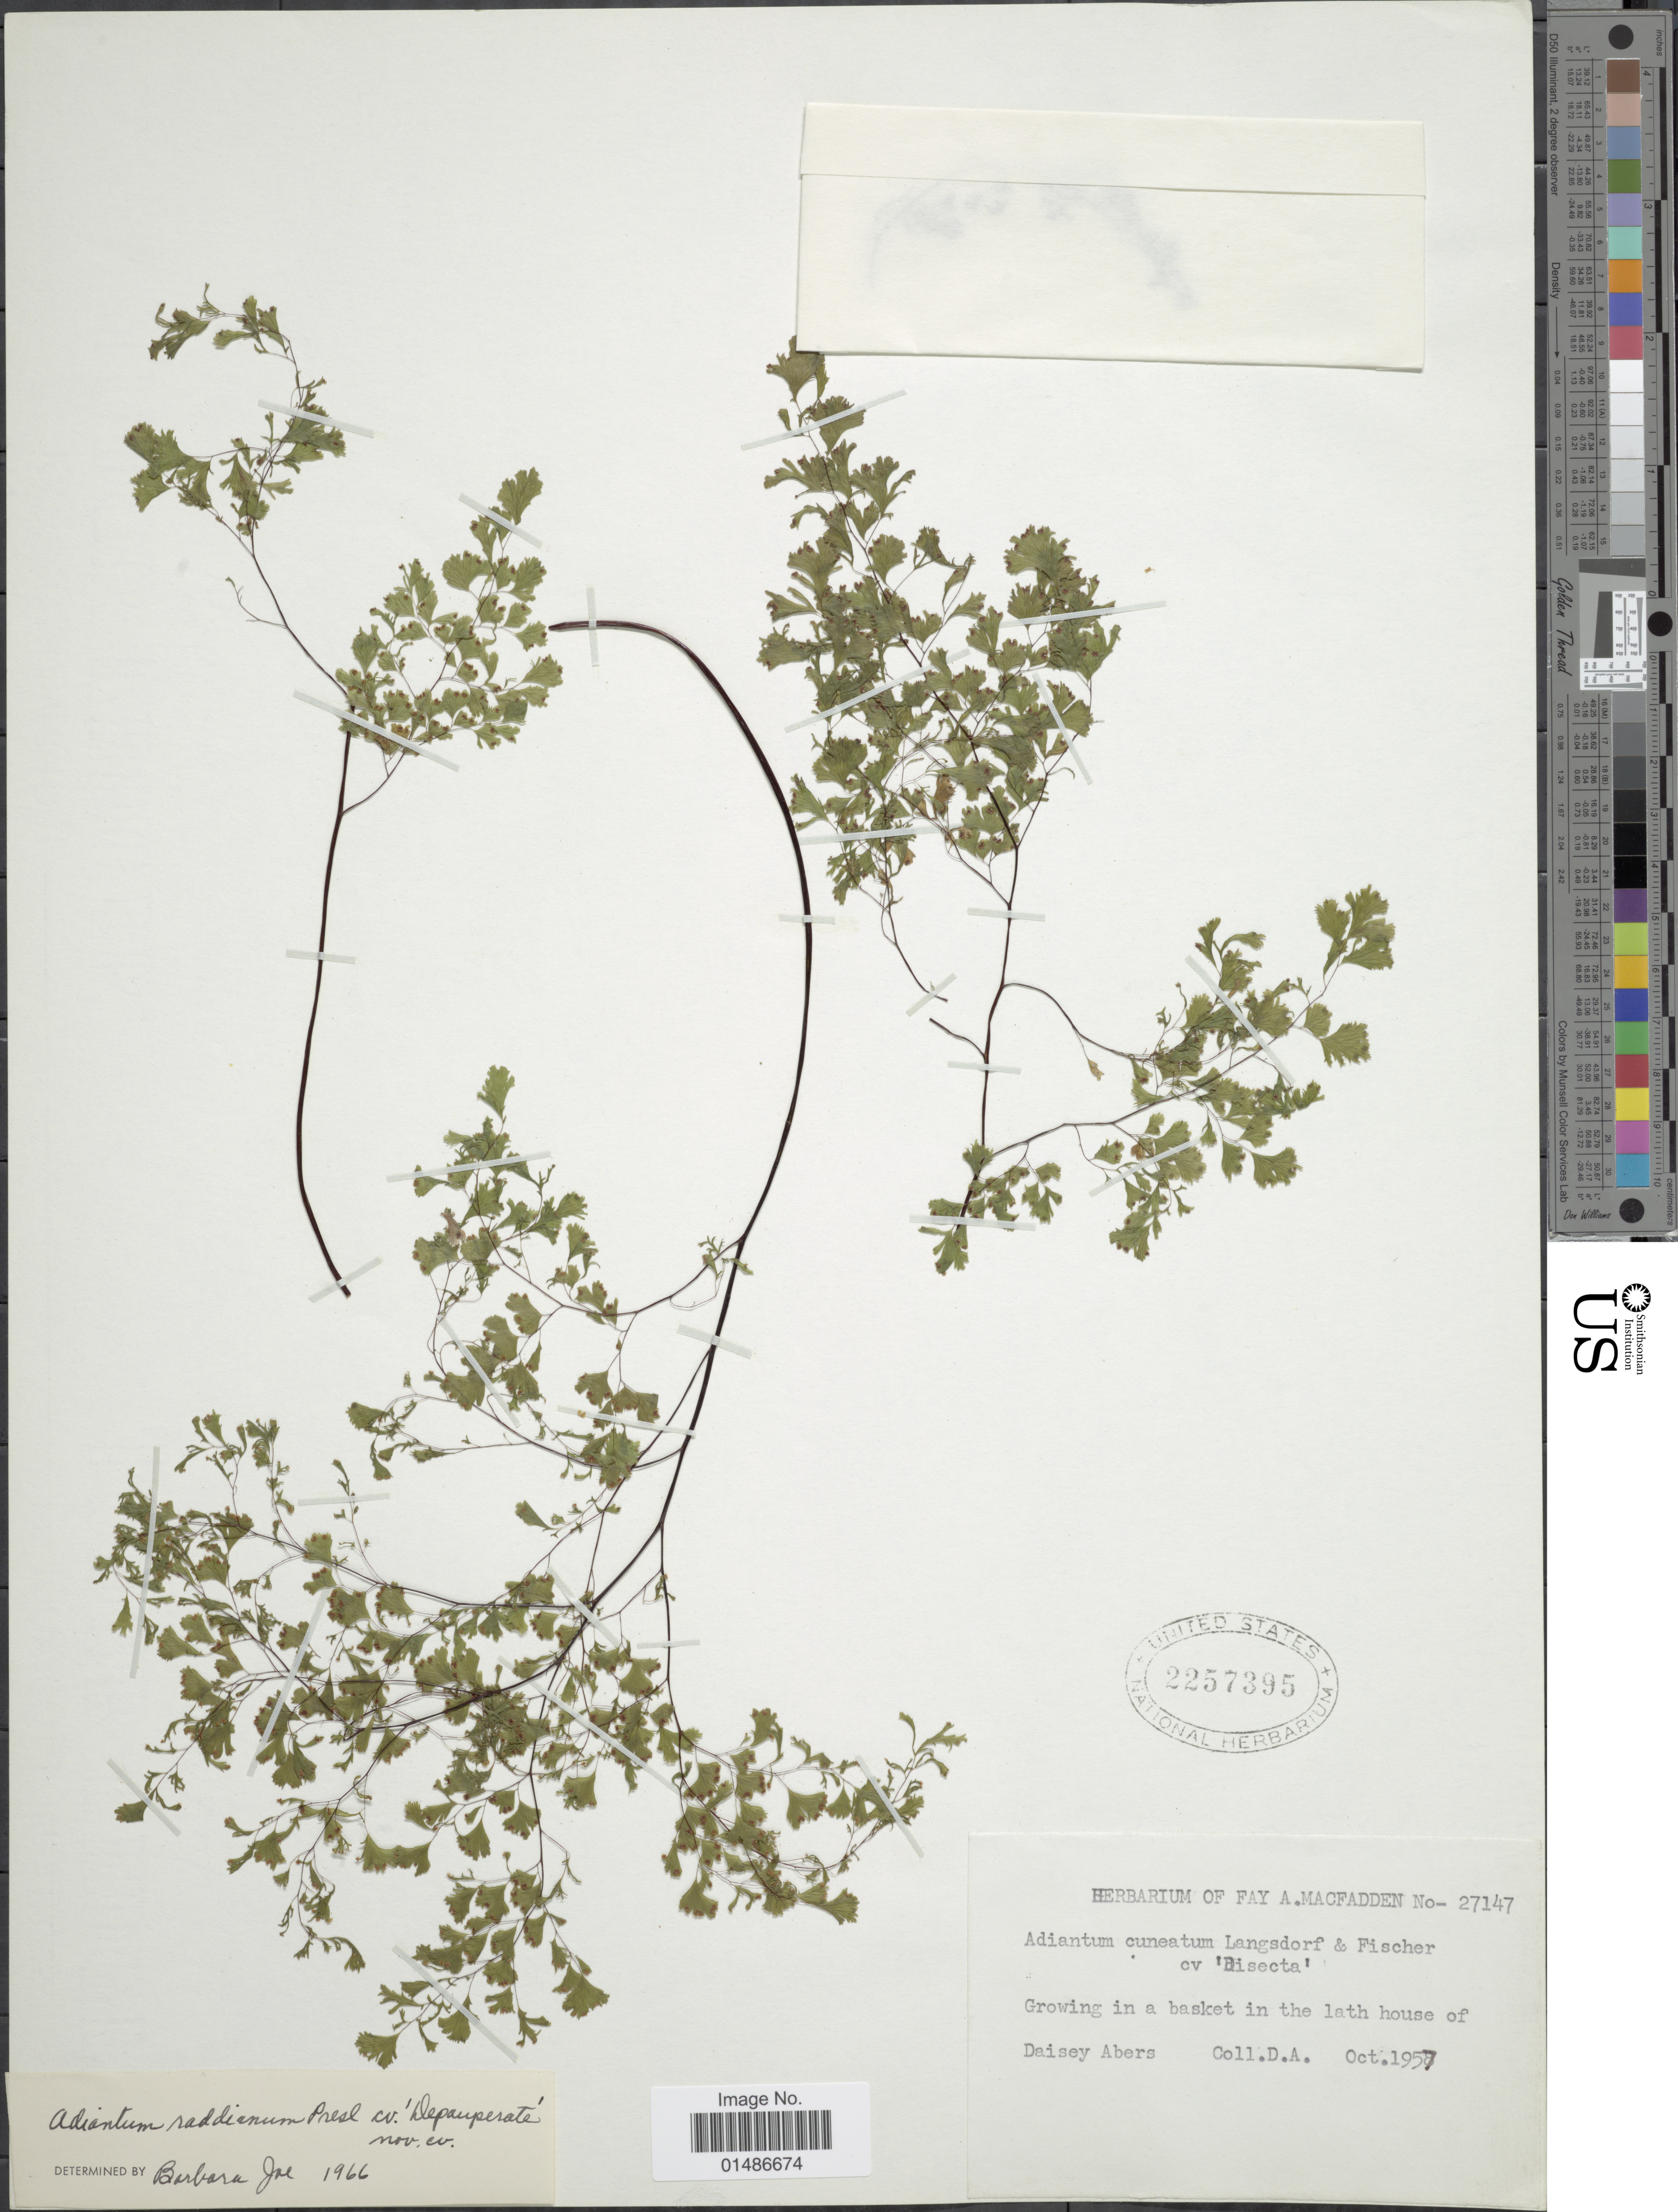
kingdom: Plantae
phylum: Tracheophyta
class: Polypodiopsida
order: Polypodiales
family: Pteridaceae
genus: Adiantum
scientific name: Adiantum raddianum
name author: C. Presl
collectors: D. Abers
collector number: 27147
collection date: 1957-10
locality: Growing in a basket in the lath house of Daisey Abers.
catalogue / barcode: US 2257395